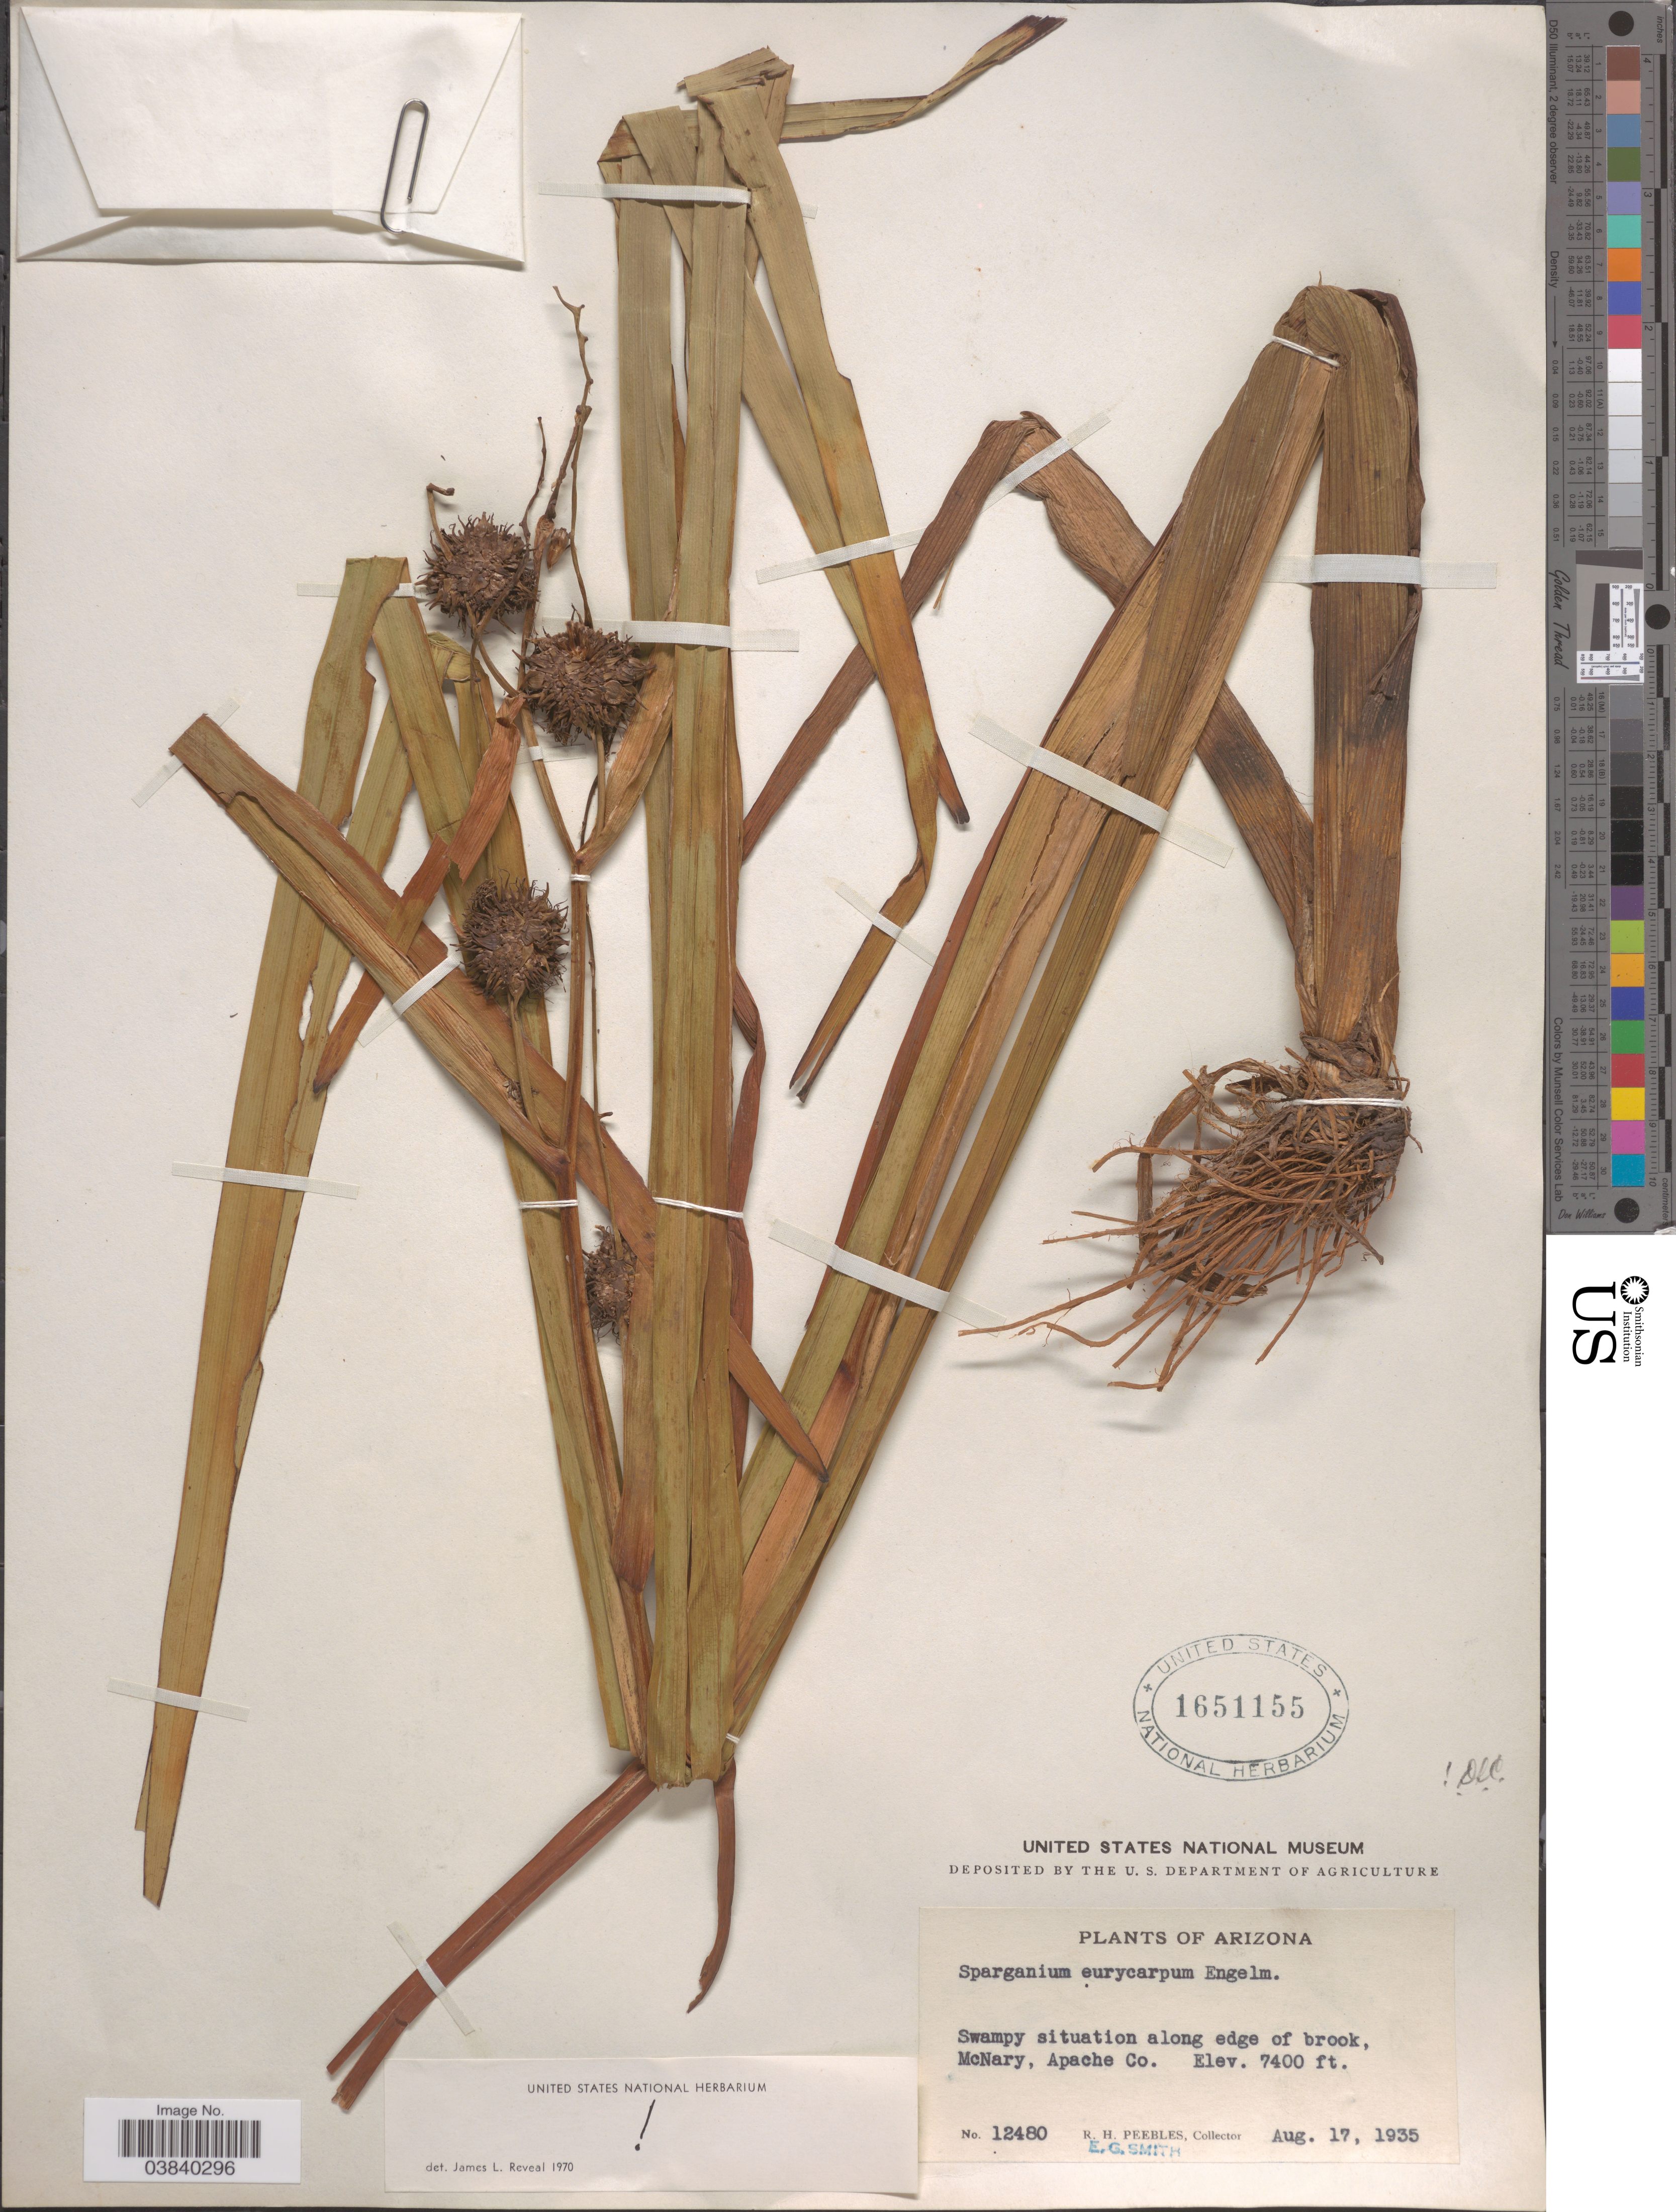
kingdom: Plantae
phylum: Tracheophyta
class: Liliopsida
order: Poales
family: Typhaceae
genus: Sparganium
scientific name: Sparganium eurycarpum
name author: Engelm.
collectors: R. H. Peebles & E. G. Smith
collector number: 12480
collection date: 1935-08-17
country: United States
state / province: Arizona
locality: McNary, Apache Co.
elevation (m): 2256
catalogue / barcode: US 1651155